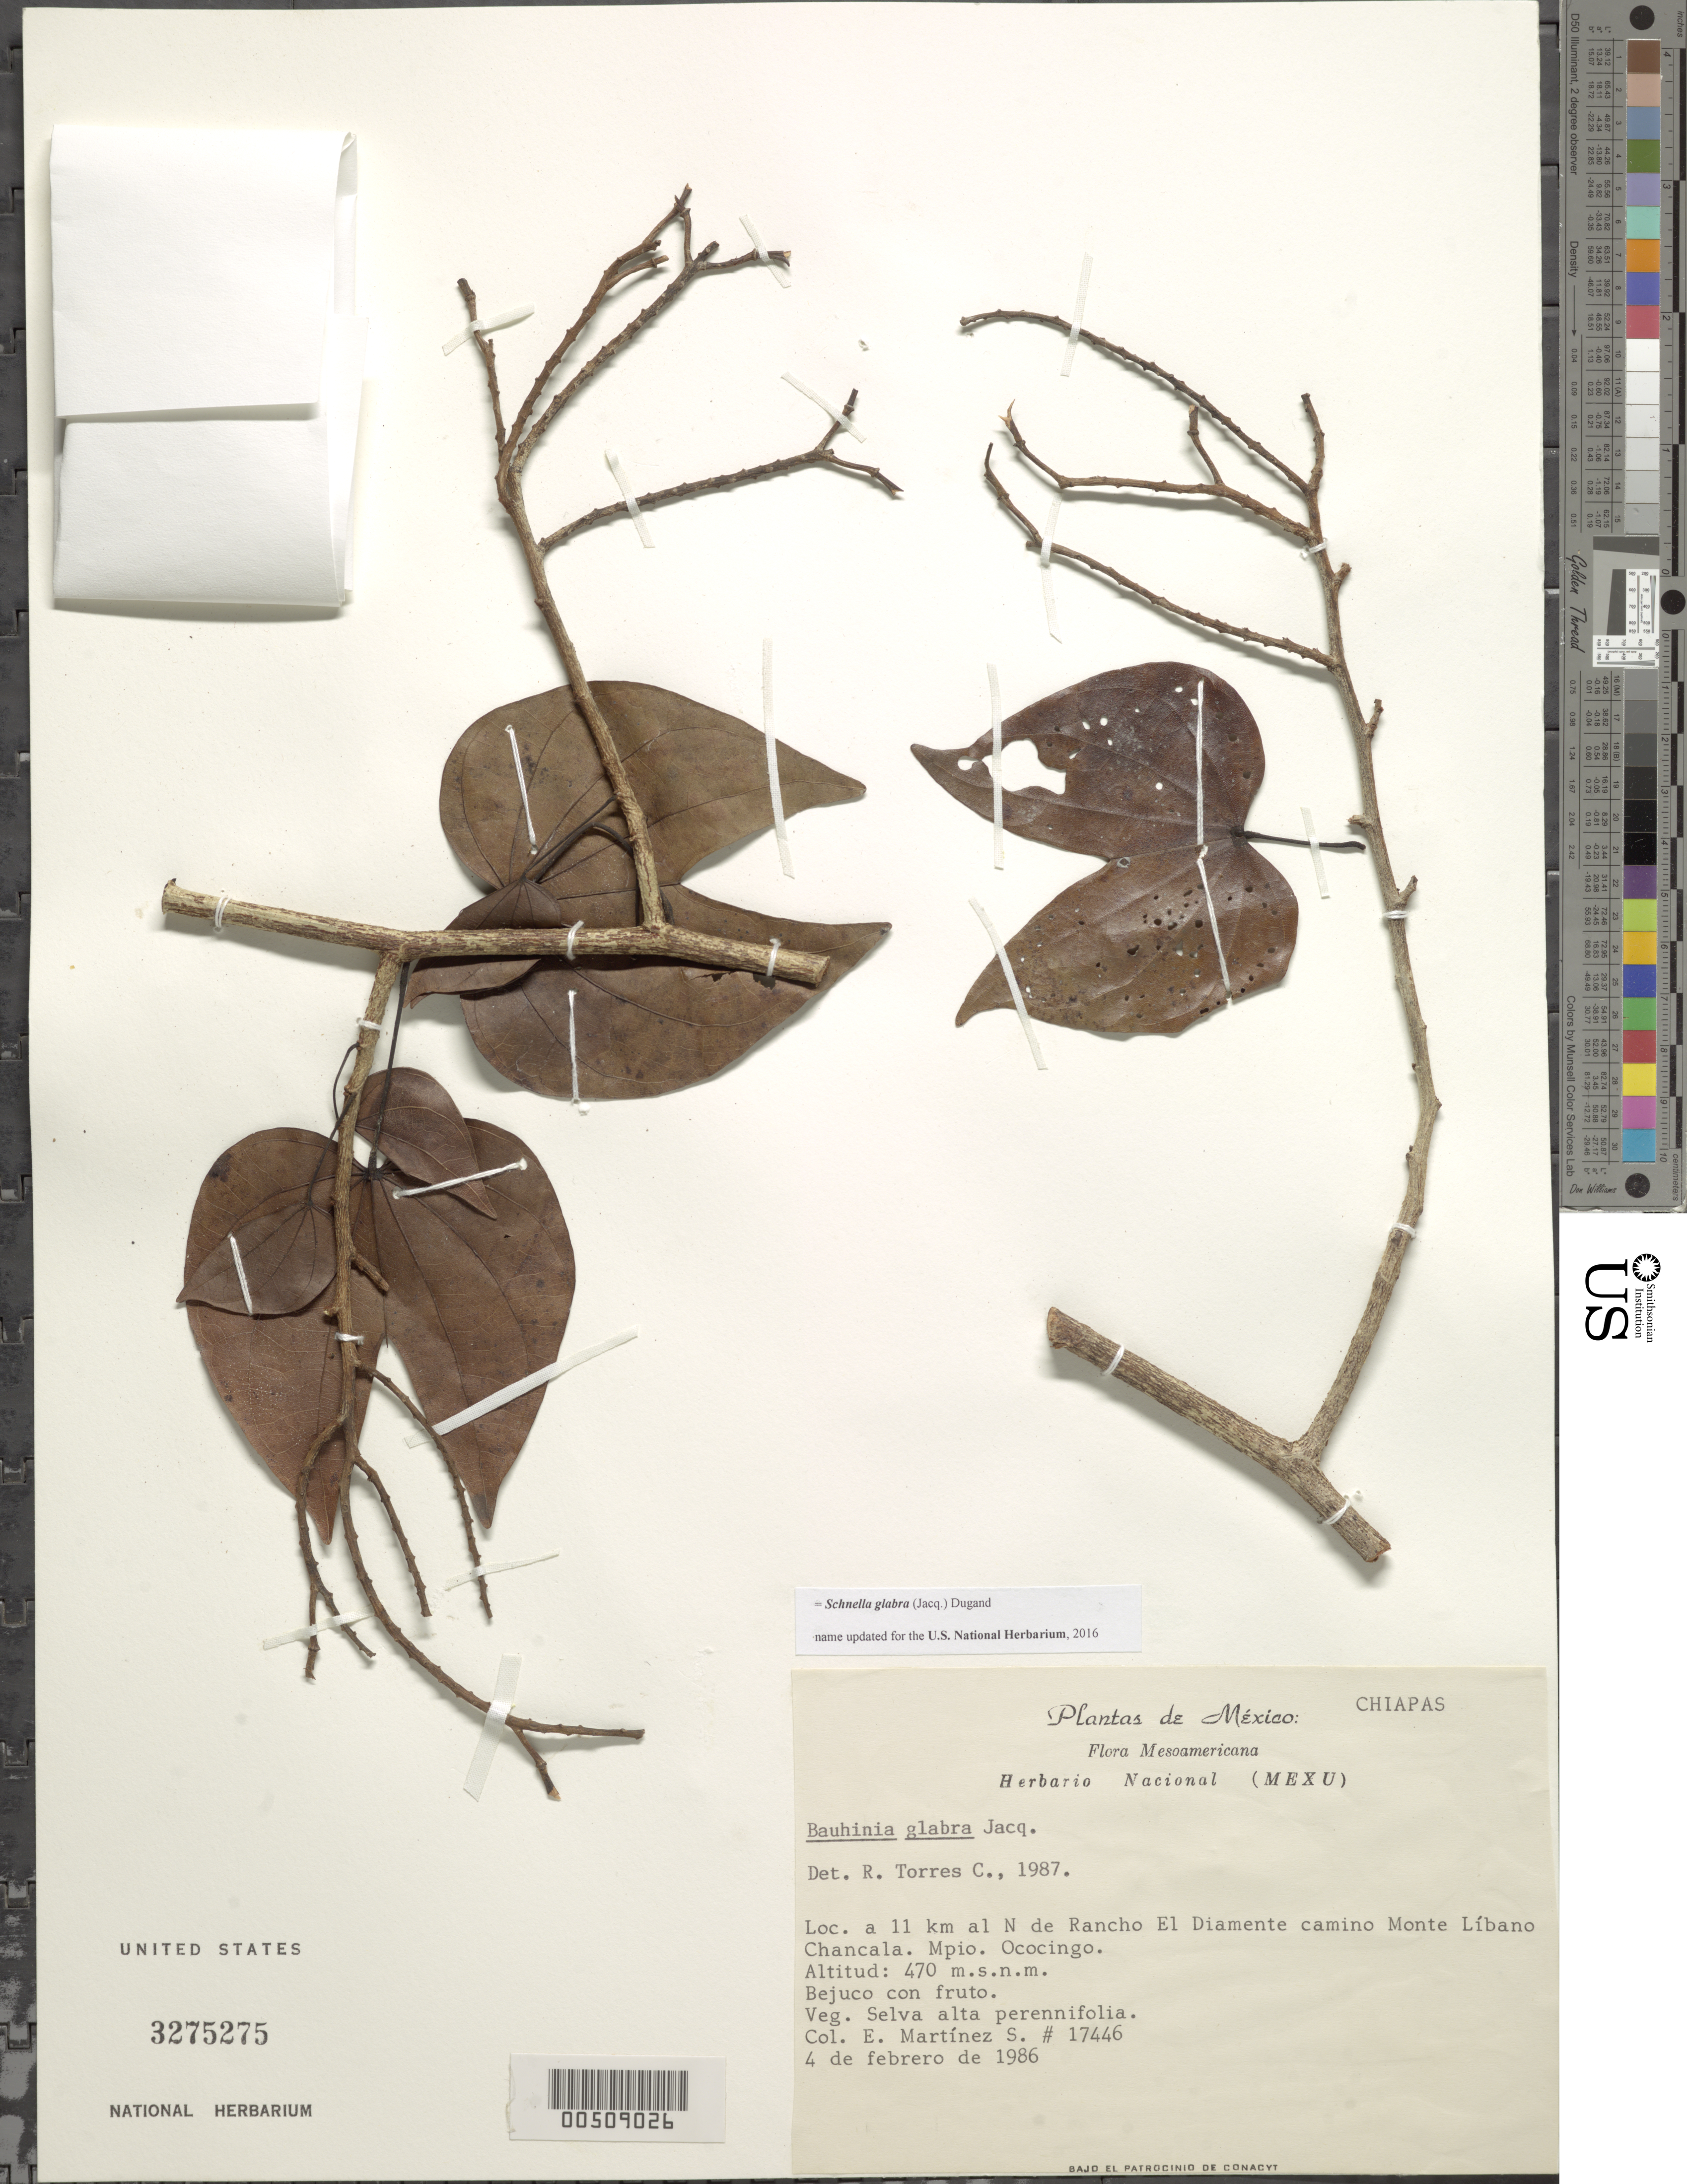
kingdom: Plantae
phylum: Tracheophyta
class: Magnoliopsida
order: Fabales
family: Fabaceae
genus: Schnella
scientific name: Schnella glabra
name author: (Jacq.) Dugand G.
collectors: E. Martínez Soto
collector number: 17446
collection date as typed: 04 Feb 1986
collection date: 1986-02-04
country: Mexico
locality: Ococingo, rancho el diamente, Monte Libano chancala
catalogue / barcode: US 3275275